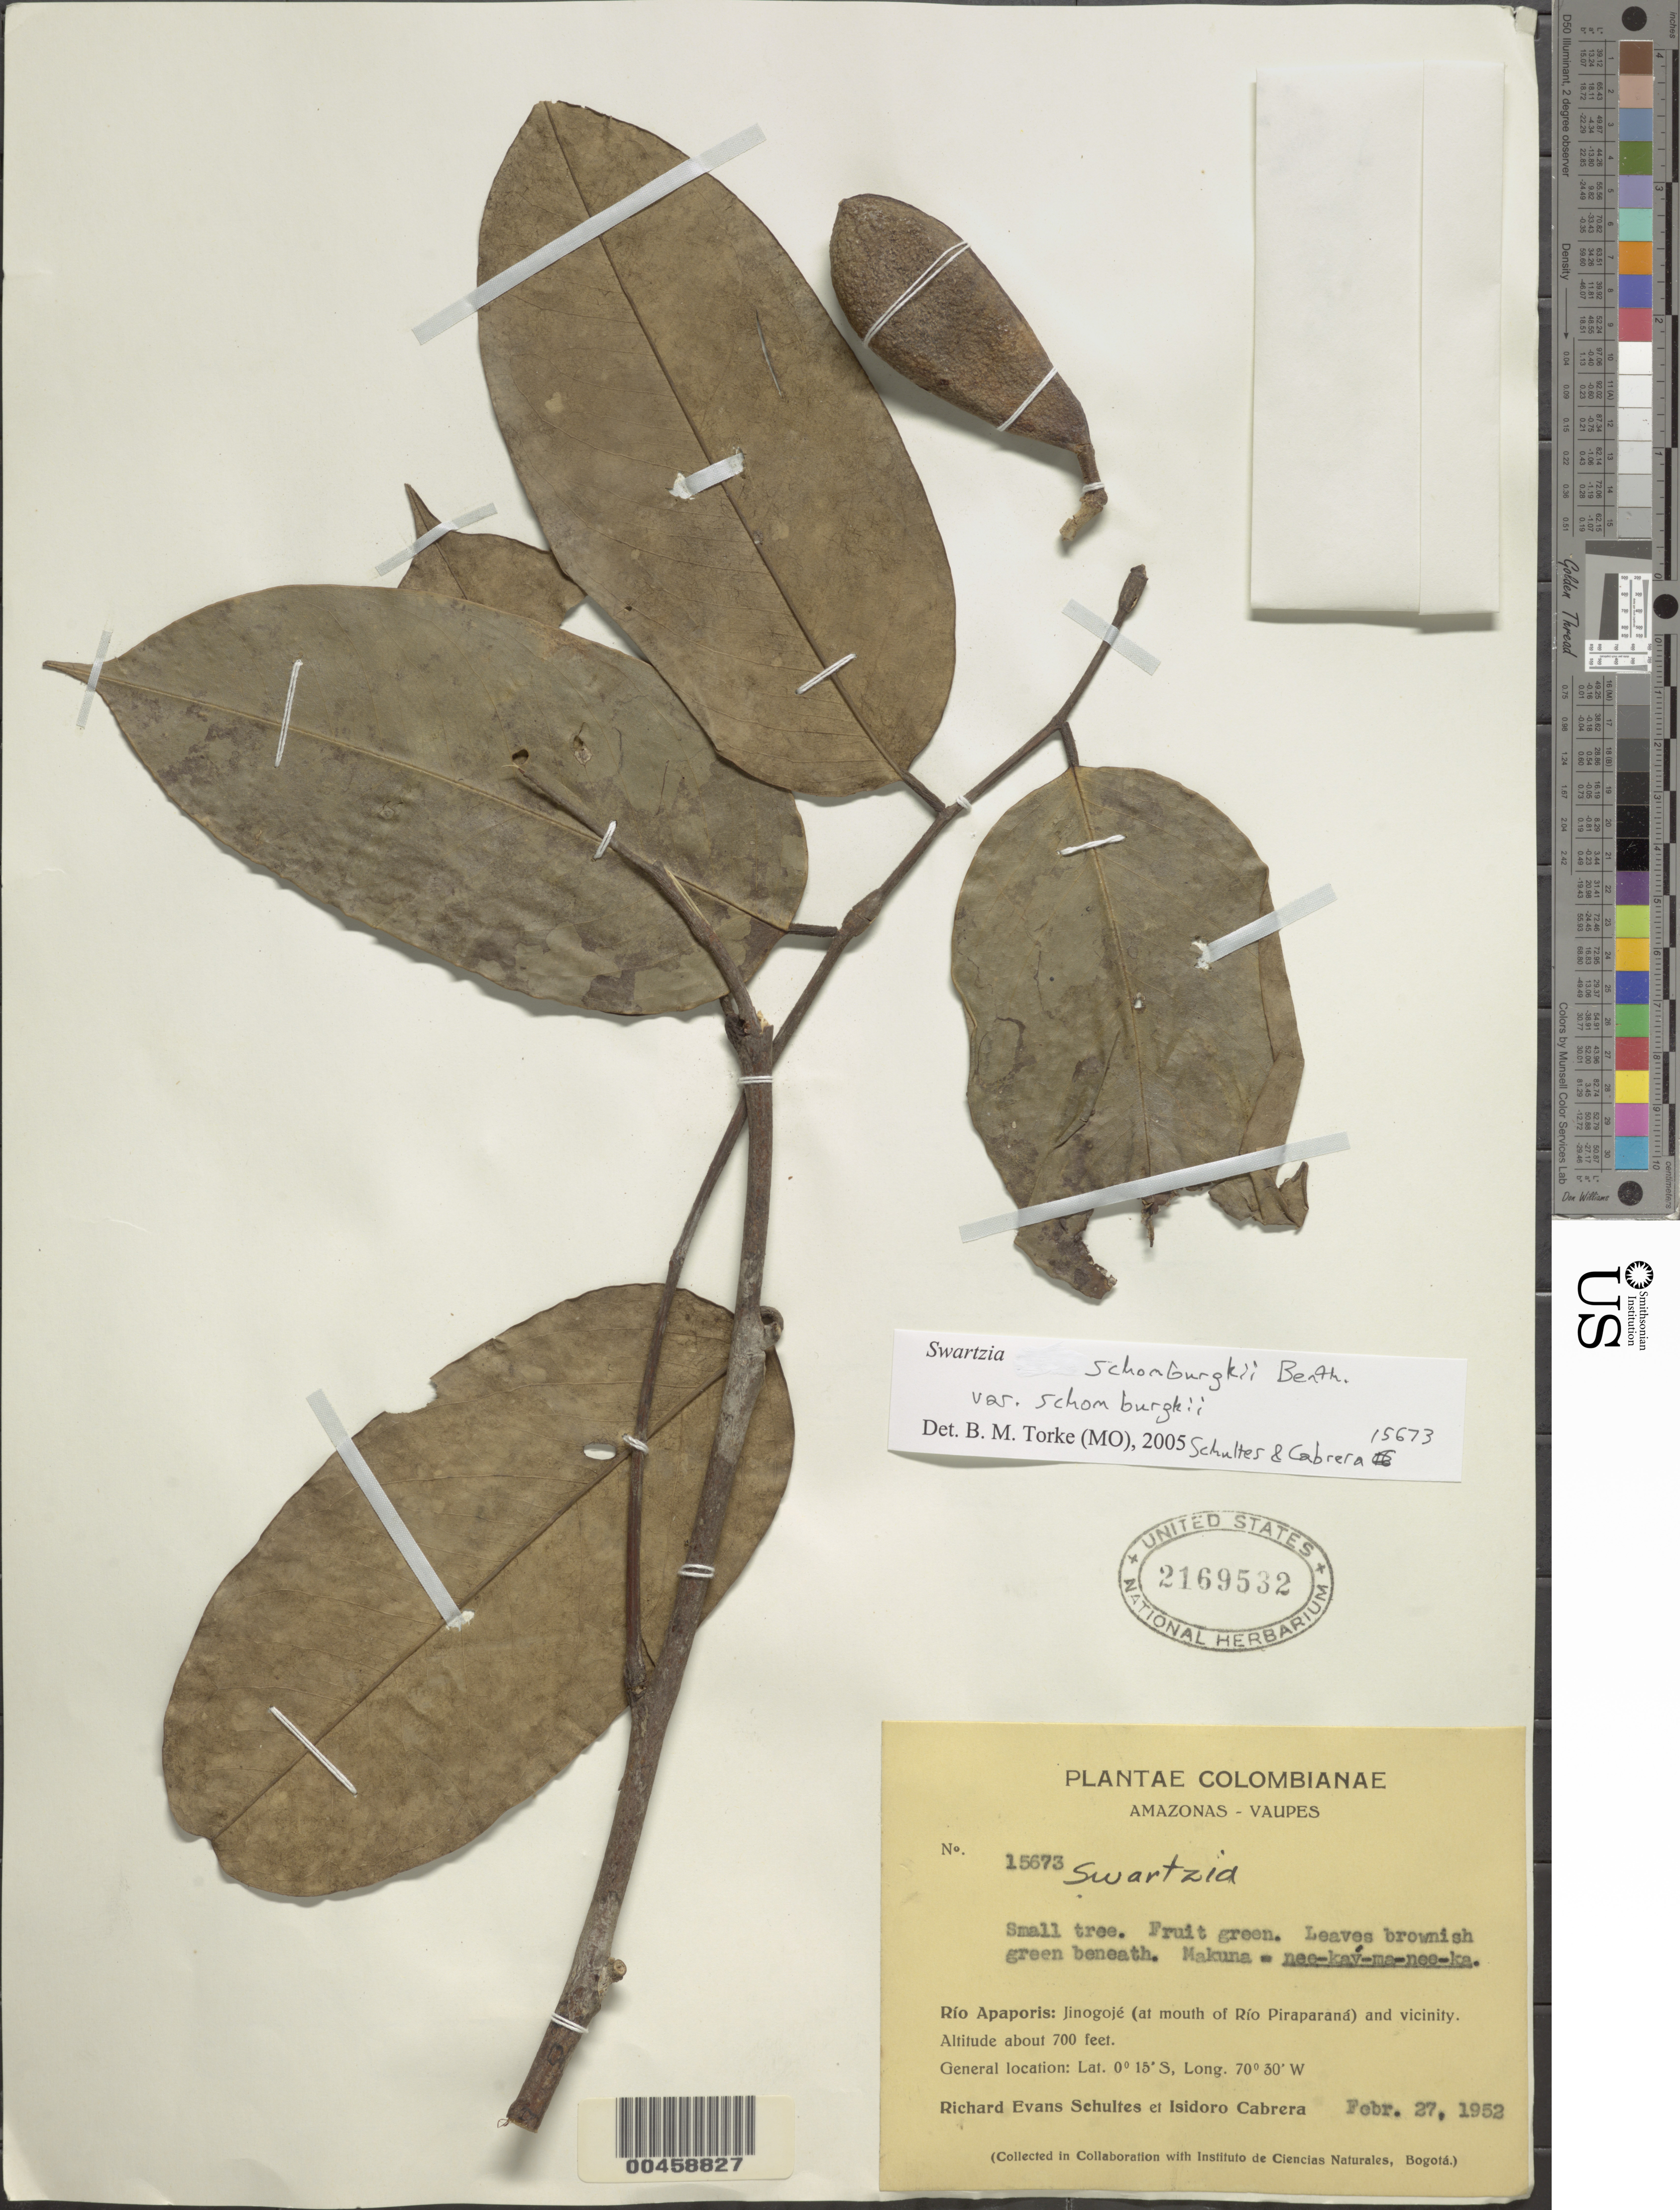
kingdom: Plantae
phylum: Tracheophyta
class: Magnoliopsida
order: Fabales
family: Fabaceae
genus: Swartzia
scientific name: Swartzia schomburgkii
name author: Benth.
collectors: R. E. Schultes & I. Cabrera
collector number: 15673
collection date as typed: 27 Feb 1952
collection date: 1952-02-27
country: Colombia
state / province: Amazônas / Vaupés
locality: Rio Apaporis: Jinogojé (at mouth of Rio Piraparana) and vicinity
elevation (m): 213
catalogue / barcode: US 2169532